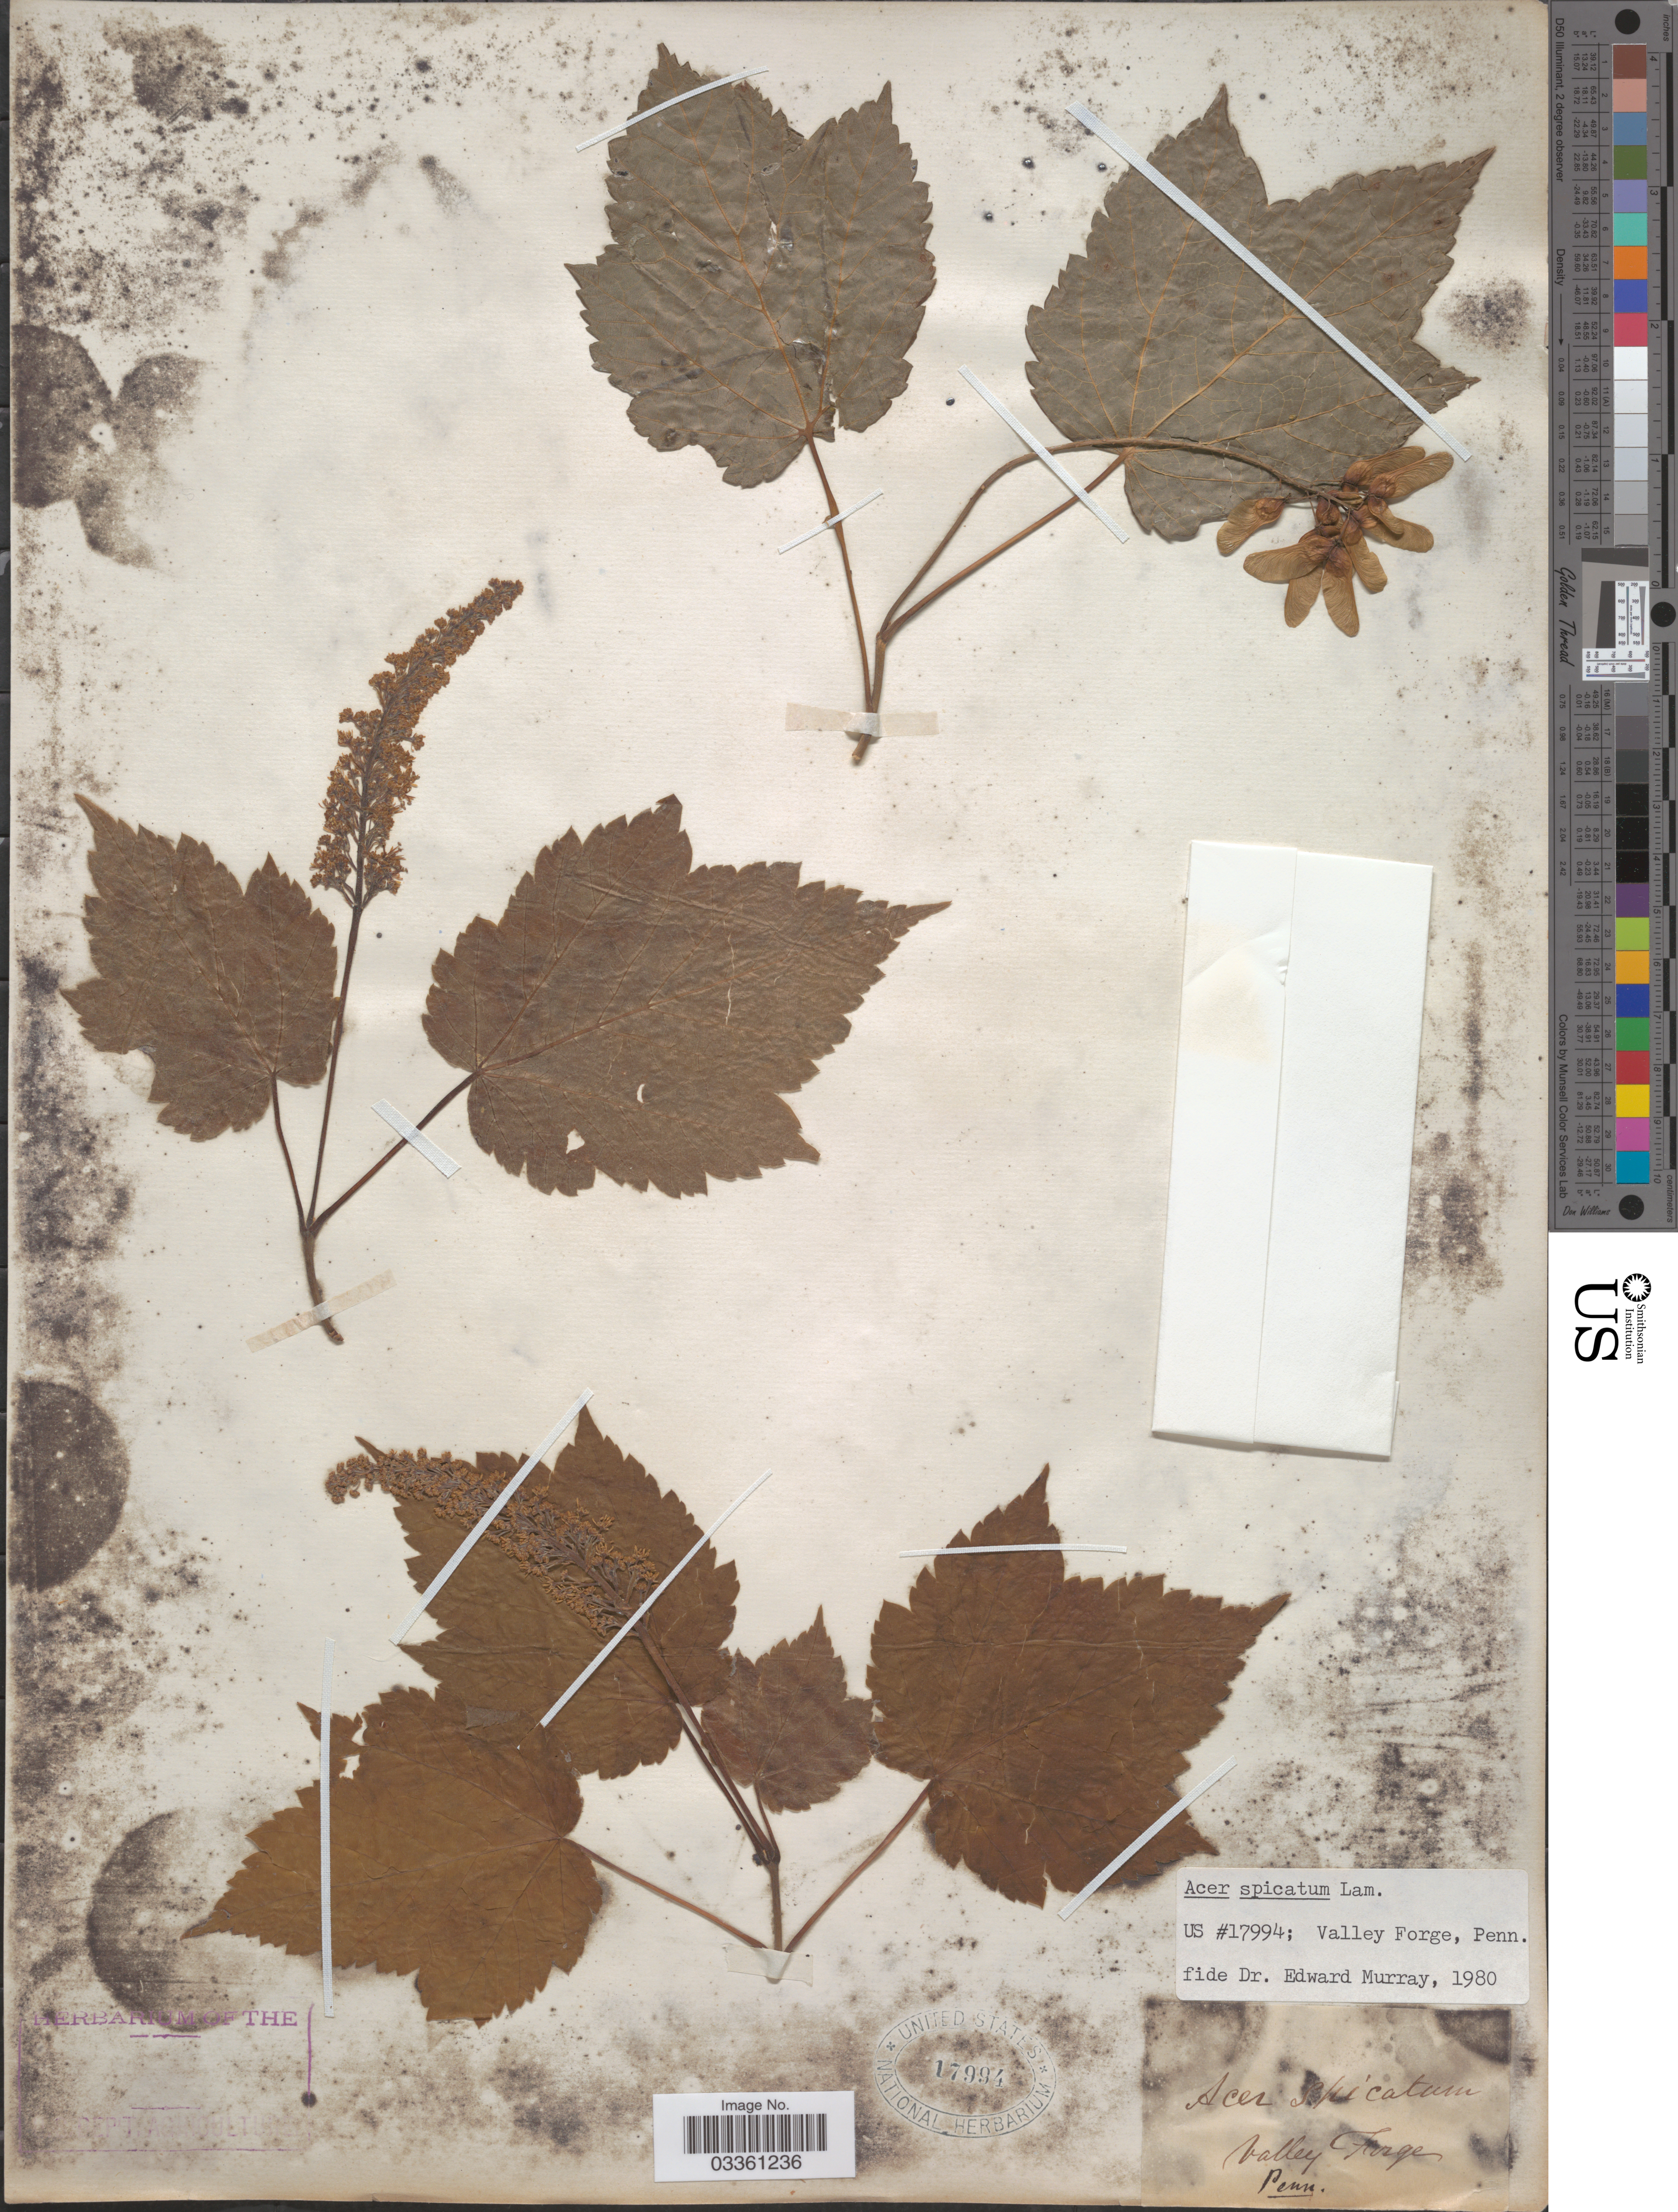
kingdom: Plantae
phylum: Tracheophyta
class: Magnoliopsida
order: Sapindales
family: Sapindaceae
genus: Acer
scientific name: Acer spicatum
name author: Lam.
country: United States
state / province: Pennsylvania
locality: Valley Forge.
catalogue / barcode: US 17994